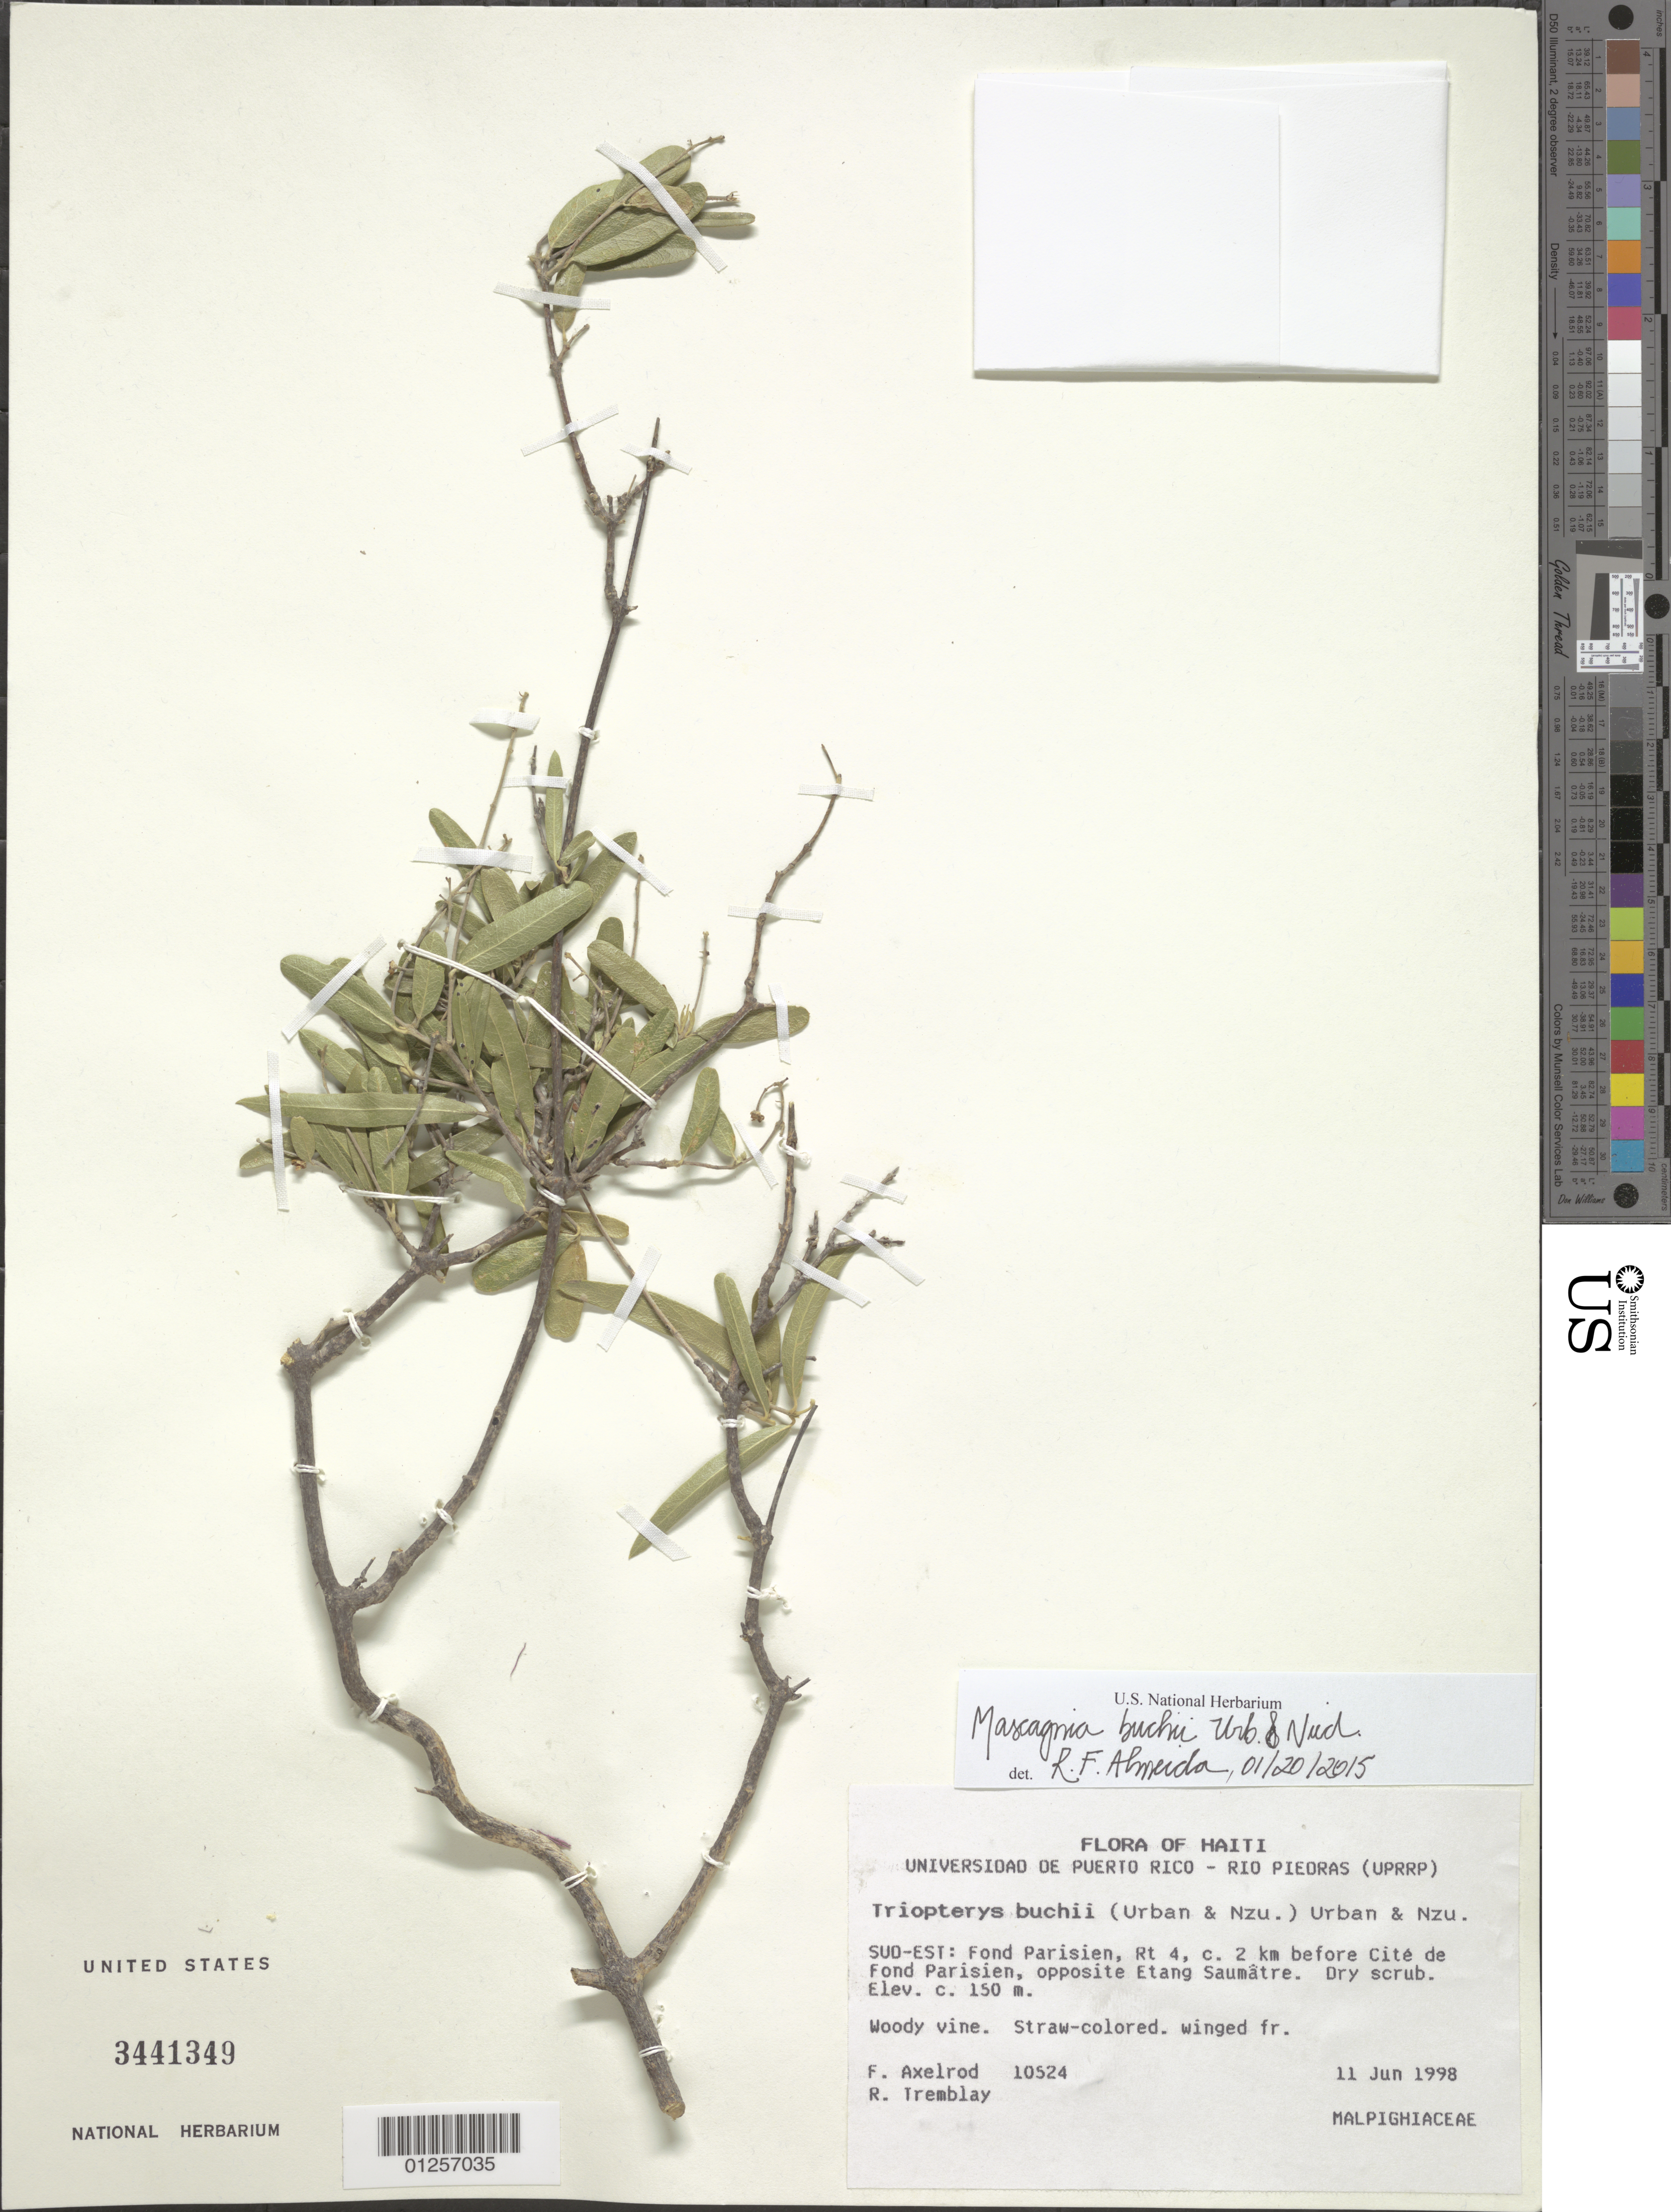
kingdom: Plantae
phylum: Tracheophyta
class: Magnoliopsida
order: Malpighiales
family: Malpighiaceae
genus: Mascagnia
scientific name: Mascagnia buchii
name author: Urb. & Nied.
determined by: De Almeida, R. F., (HUEFS), Universidade Estadual de Feira de Santana (BRAZIL)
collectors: F. S. Axelrod & R. L. Tremblay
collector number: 10524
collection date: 1998-06-11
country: Haiti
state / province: Sud-Est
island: Hispaniola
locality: Fond Parisien, Rt 4, ca. 2 km before Cité de Fond Parisien, opposite Etang Suamâtre.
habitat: Dry scrub.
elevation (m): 150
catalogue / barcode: US 3441349